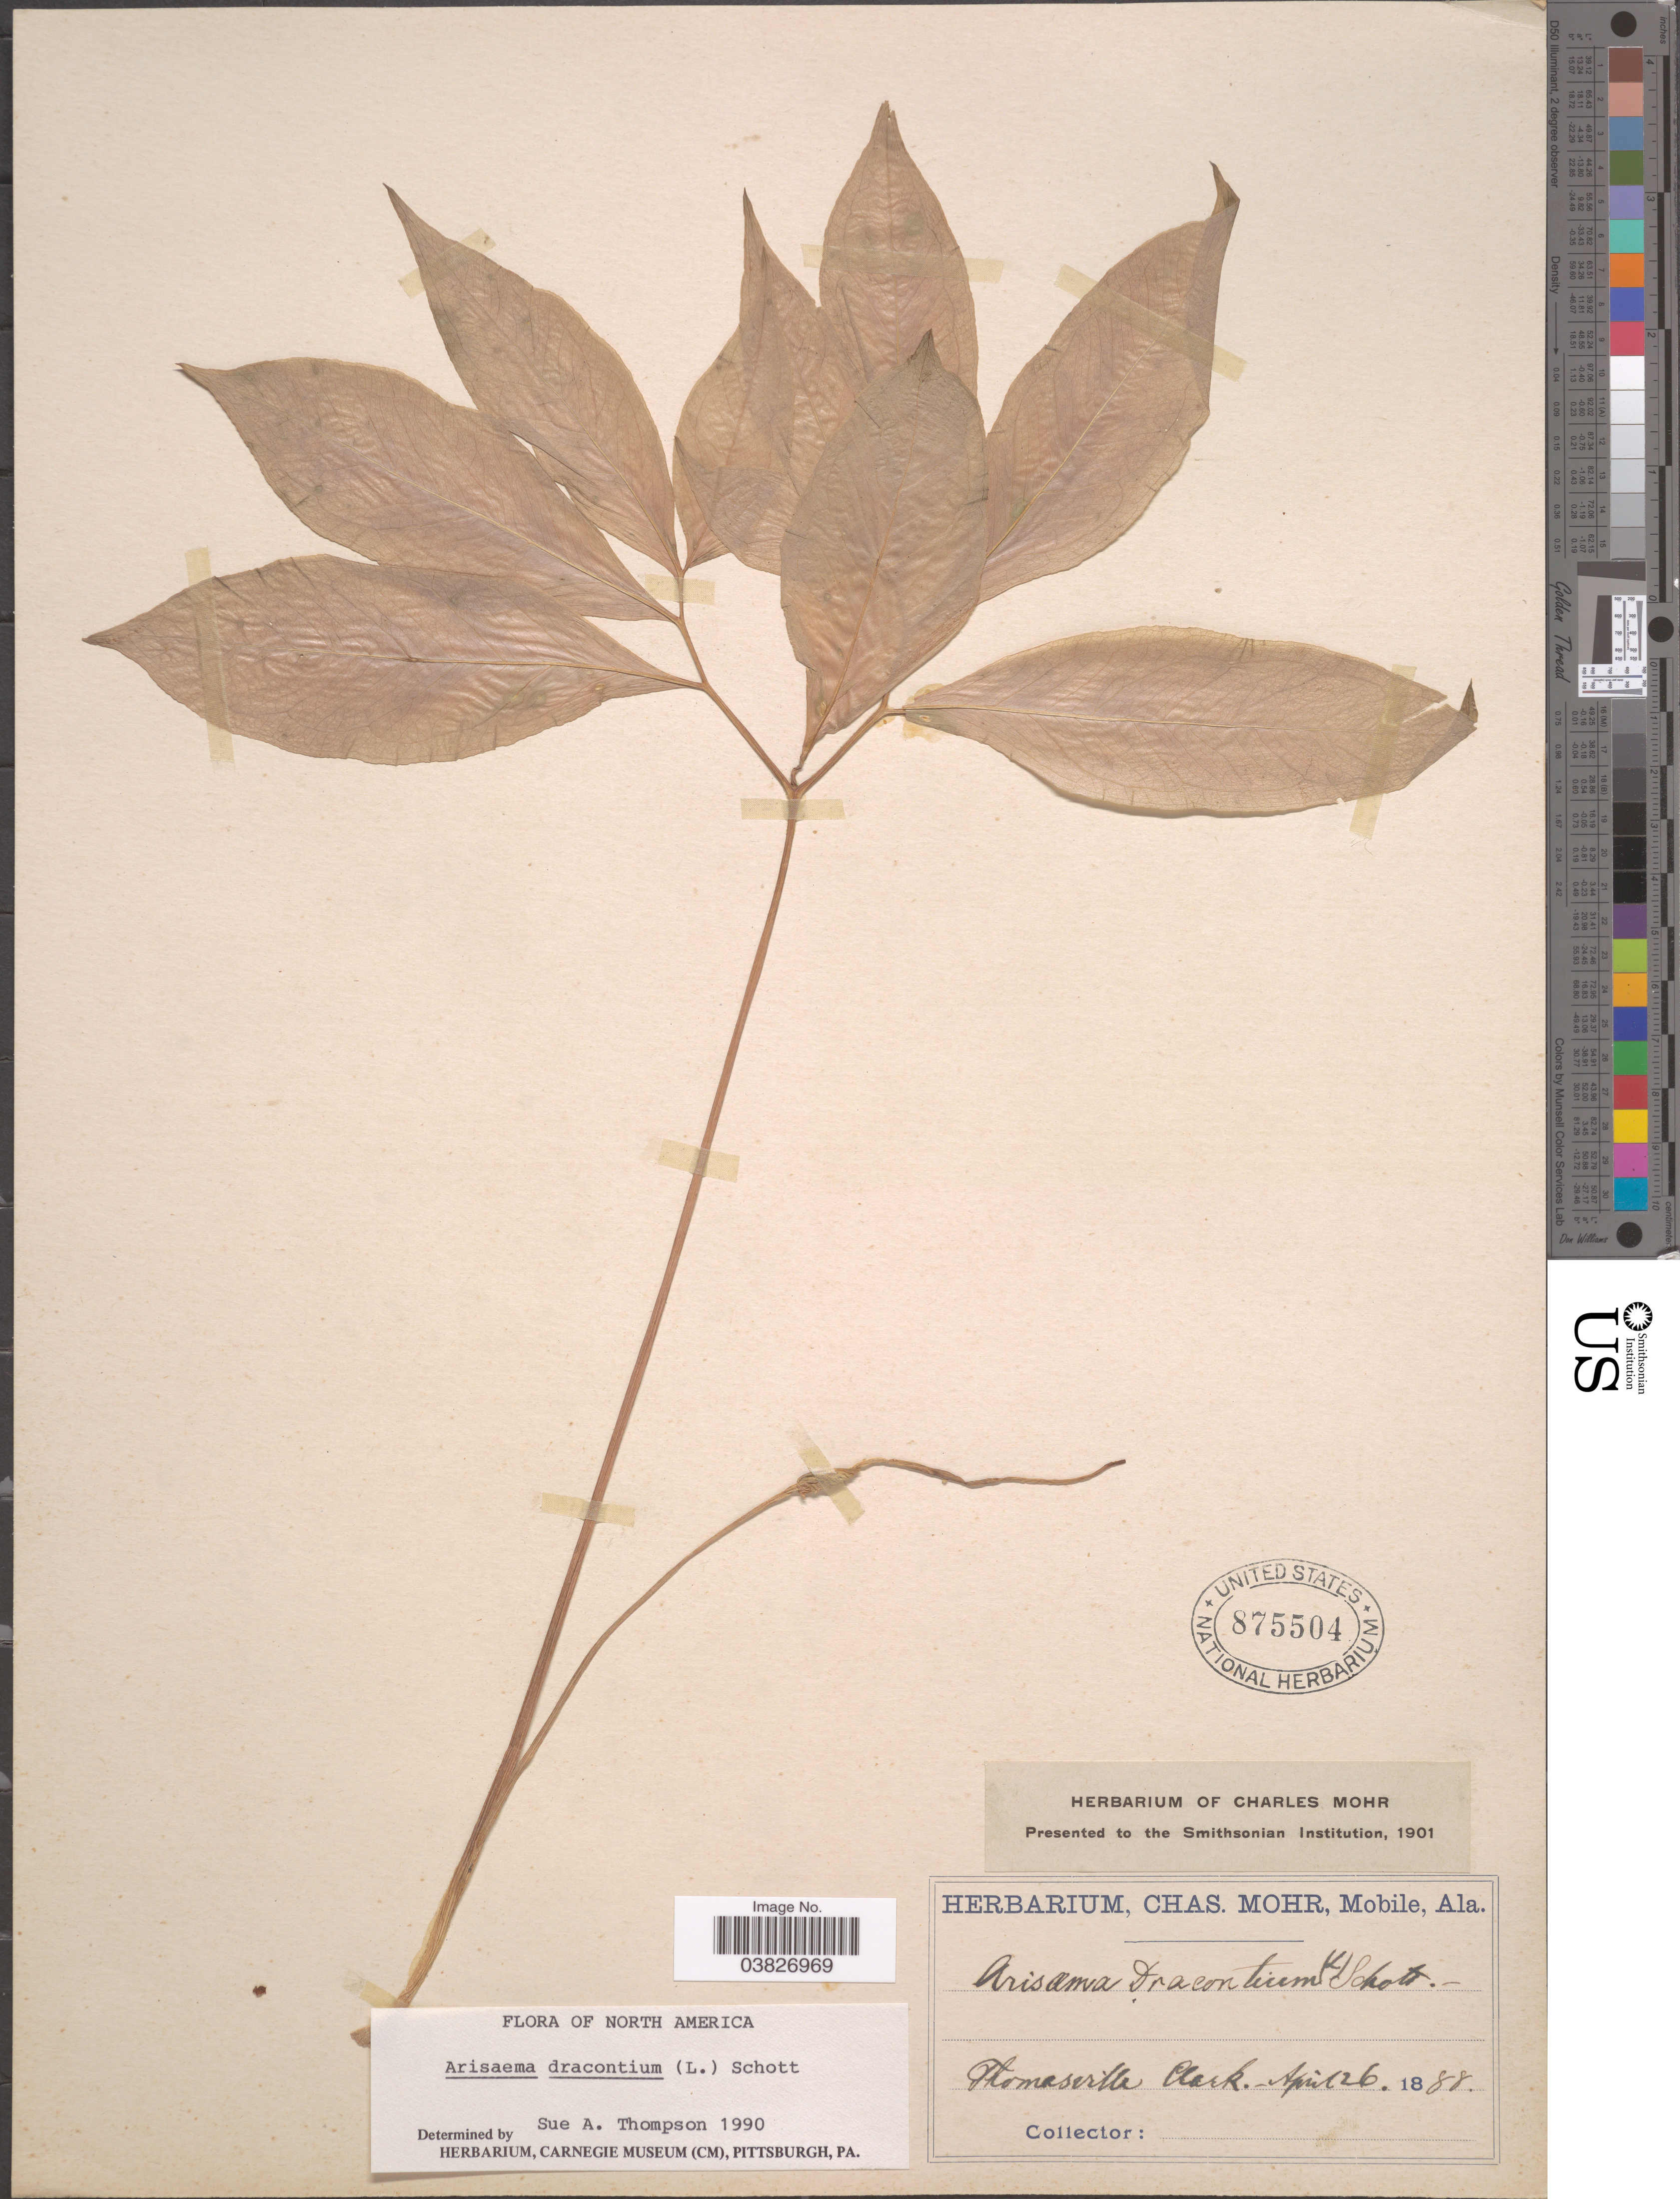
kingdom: Plantae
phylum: Tracheophyta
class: Liliopsida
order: Alismatales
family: Araceae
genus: Arisaema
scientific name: Arisaema dracontium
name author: (L.) Schott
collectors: ex herb. Charles Mohr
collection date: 1888-04-26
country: United States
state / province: Alabama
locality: Thomasville, Clark.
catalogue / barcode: US 875504